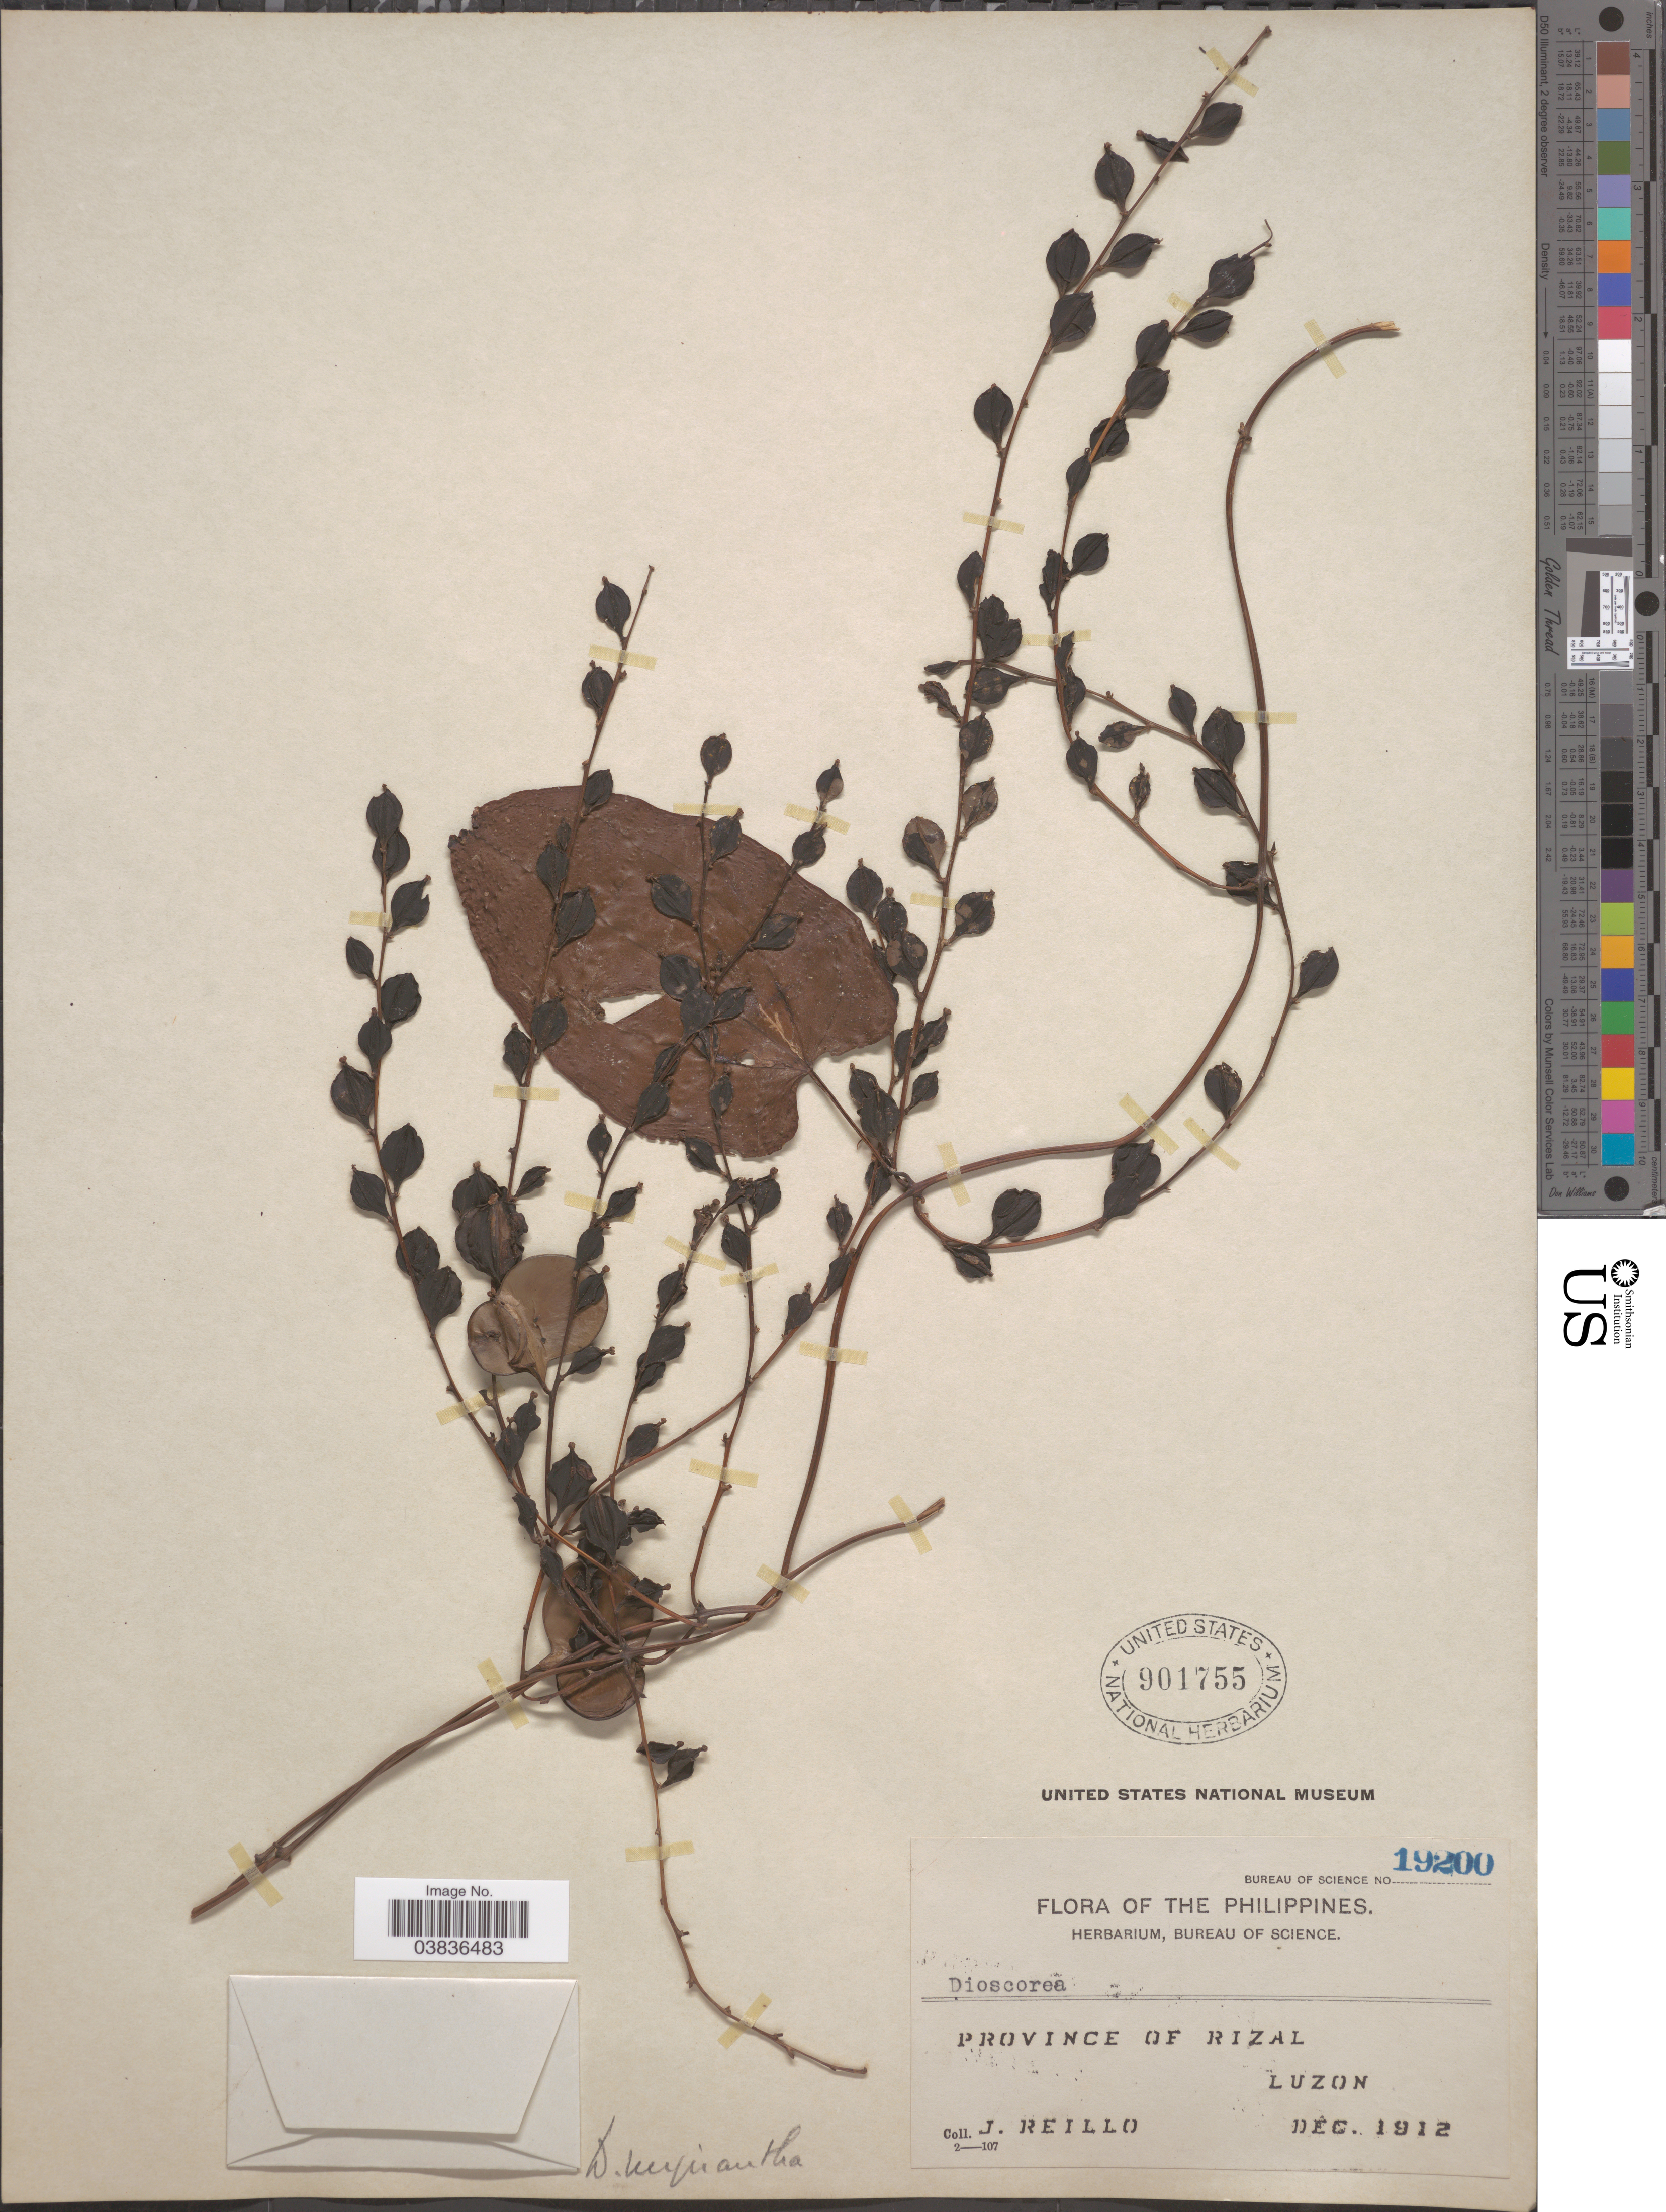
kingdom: Plantae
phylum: Tracheophyta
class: Liliopsida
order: Dioscoreales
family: Dioscoreaceae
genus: Dioscorea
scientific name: Dioscorea sp.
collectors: J. Reillo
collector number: Bureau of Science 19200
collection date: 1912-12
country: Philippines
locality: Province of Rizal, Luzon.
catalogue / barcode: US 901755